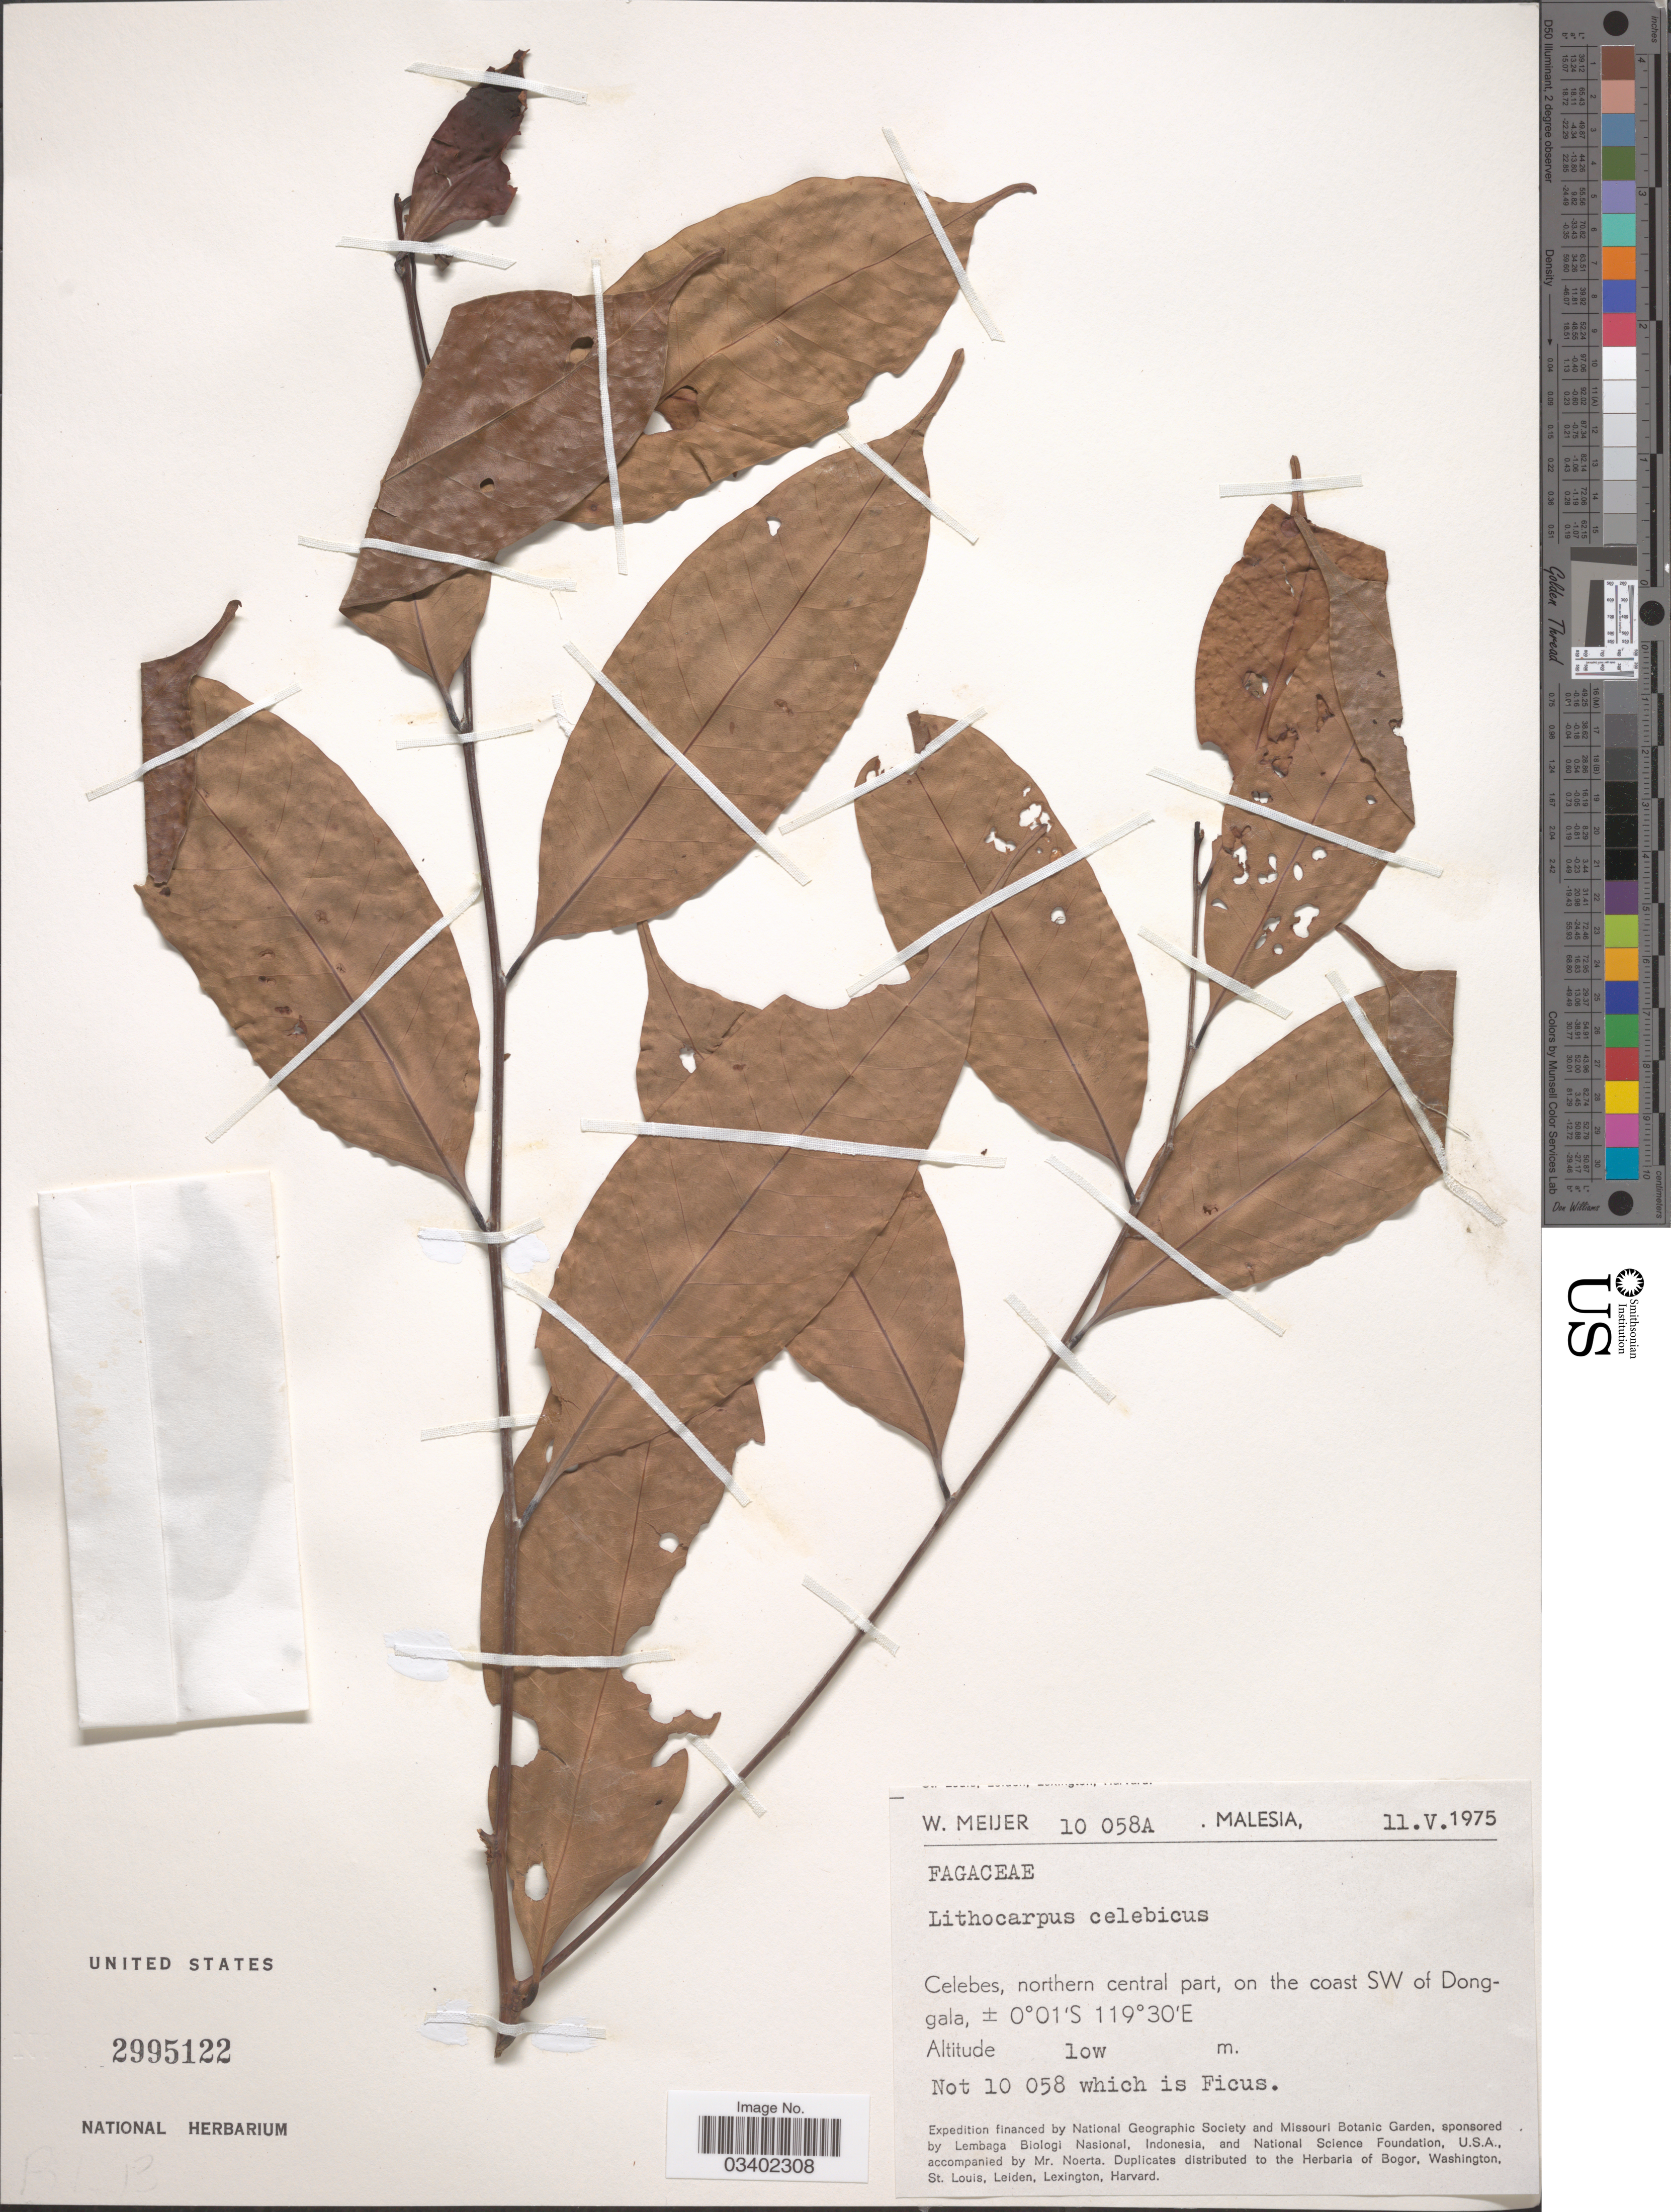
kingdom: Plantae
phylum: Tracheophyta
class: Magnoliopsida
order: Fagales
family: Fagaceae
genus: Lithocarpus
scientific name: Lithocarpus celebicus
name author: (Miq.) Rehder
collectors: W. Meijer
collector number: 10058A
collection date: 1975-05-11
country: Malaysia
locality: Celebes, northern central part, on the coast SW of Donggala.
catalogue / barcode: US 2995122